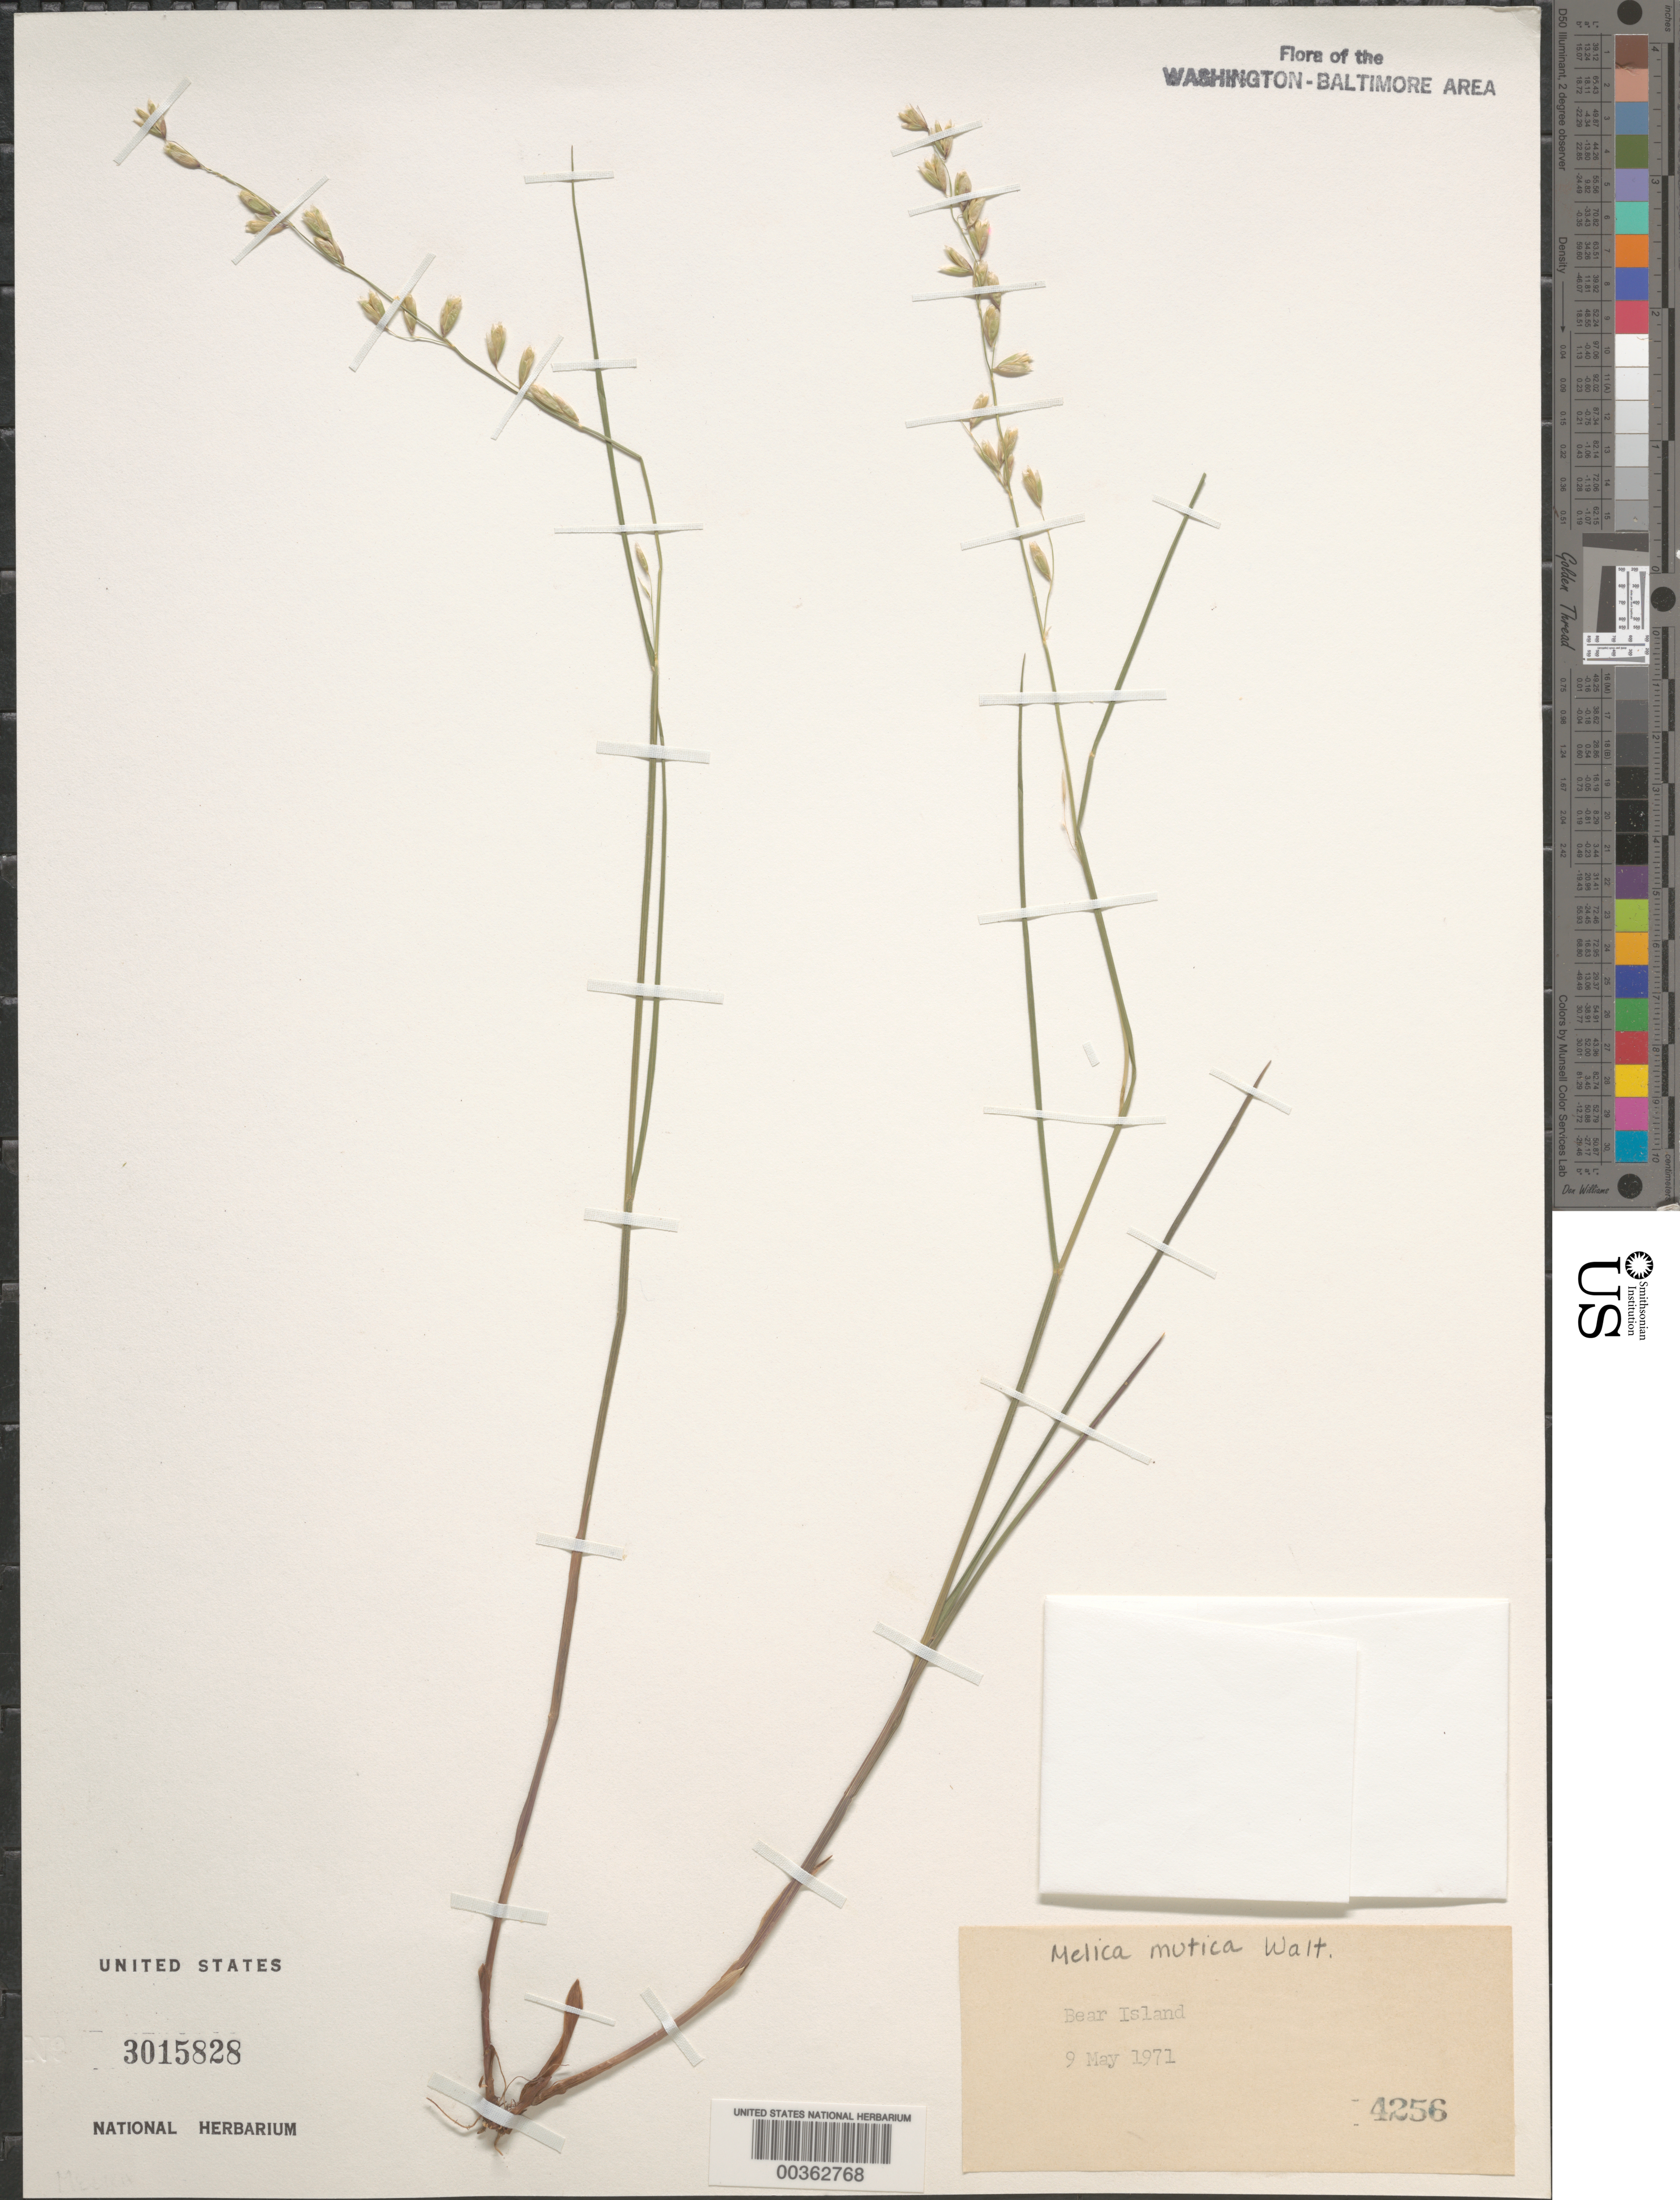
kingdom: Plantae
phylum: Tracheophyta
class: Liliopsida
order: Poales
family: Poaceae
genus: Melica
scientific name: Melica mutica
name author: Walter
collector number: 4256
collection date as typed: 09 May 1971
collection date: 1971-05-09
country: United States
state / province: Maryland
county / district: Montgomery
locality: Bear Island C. & O. Canal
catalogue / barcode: US 3015828